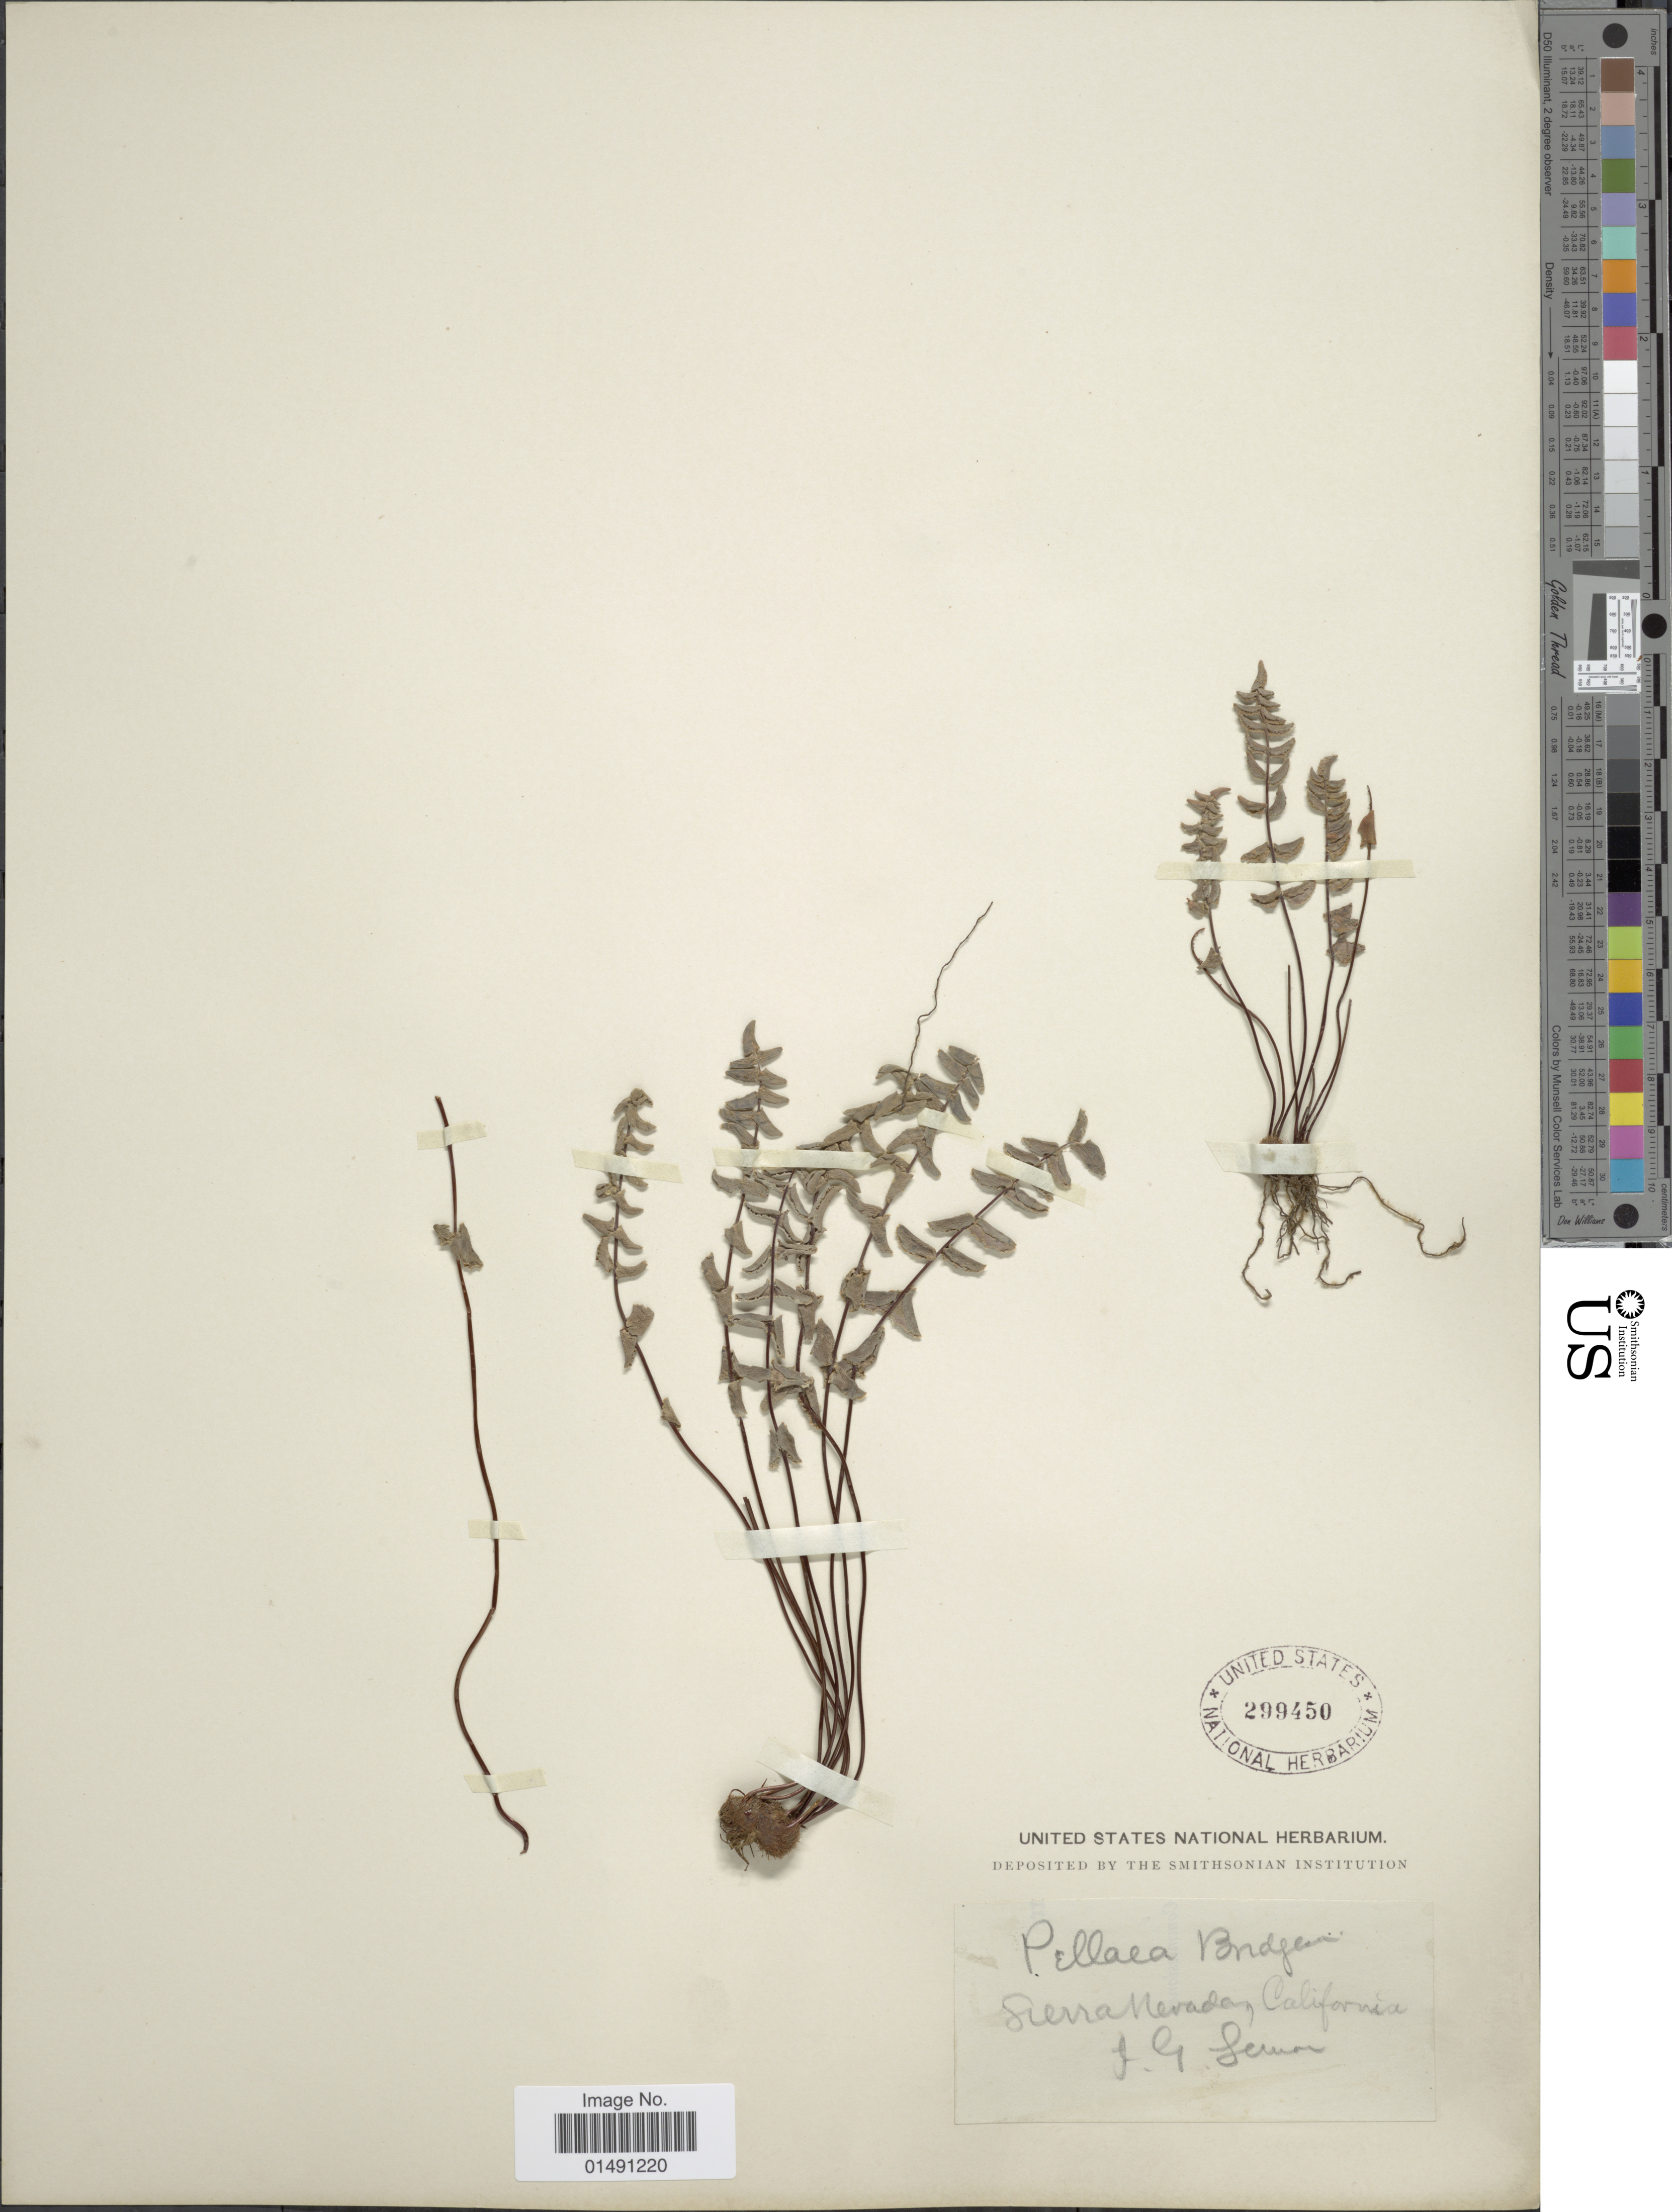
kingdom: Plantae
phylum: Tracheophyta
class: Polypodiopsida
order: Polypodiales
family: Pteridaceae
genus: Pellaea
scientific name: Pellaea bridgesii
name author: Hook.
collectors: J. Lemon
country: United States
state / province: California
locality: Sierra Nevada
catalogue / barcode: US 299450